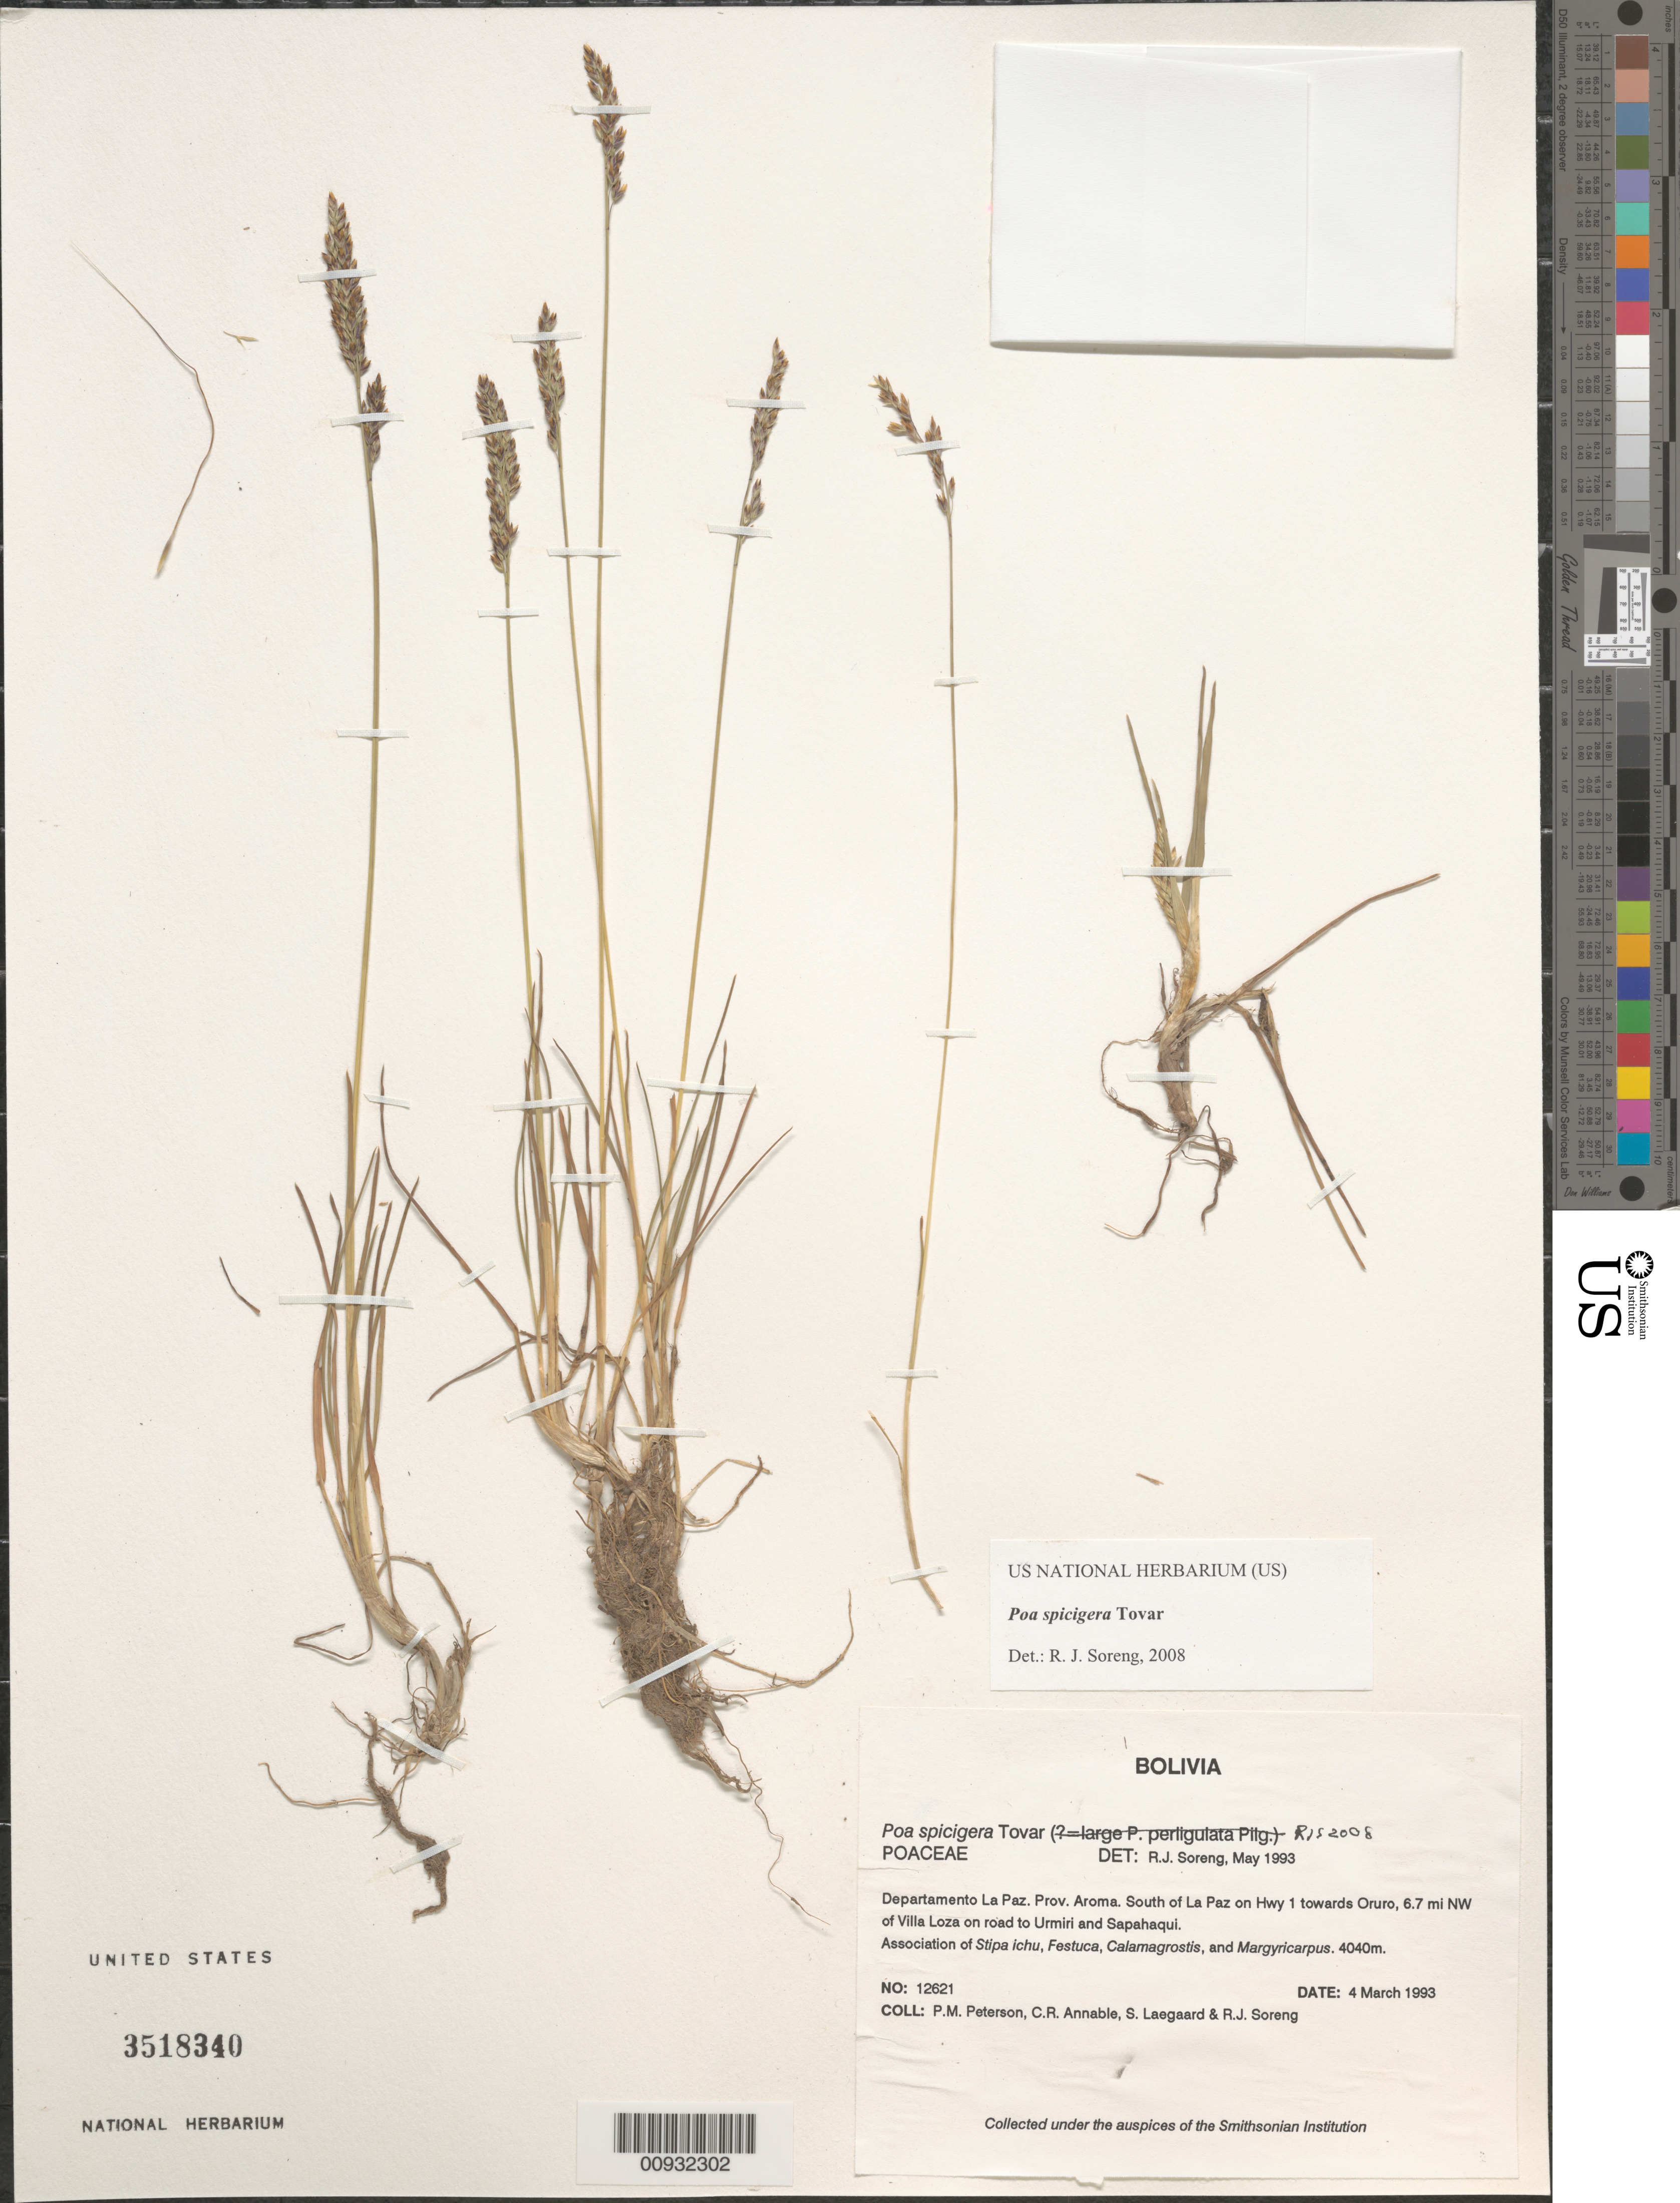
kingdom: Plantae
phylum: Tracheophyta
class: Liliopsida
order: Poales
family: Poaceae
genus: Poa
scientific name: Poa gymnantha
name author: Pilg.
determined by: Soreng, Robert J., Research Associate (BOT), Smithsonian Institution - National Museum of Natural History (UNITED STATES)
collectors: P. M. Peterson, C. R. Annable, S. Lægaard & R. J. Soreng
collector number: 12620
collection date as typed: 04 Mar 1993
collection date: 1993-03-04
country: Bolivia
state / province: La Paz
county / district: Prov. Aroma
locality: South of La Paz on Hwy 1 towards Oruro, 6.7 mi NW of Villa Loza on road to Urmiri and Sapahaqui.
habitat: Association of Stipa ichu, Festuca, Calamagrostis, and Margyricarpus.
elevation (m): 4040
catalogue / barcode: US 3518340